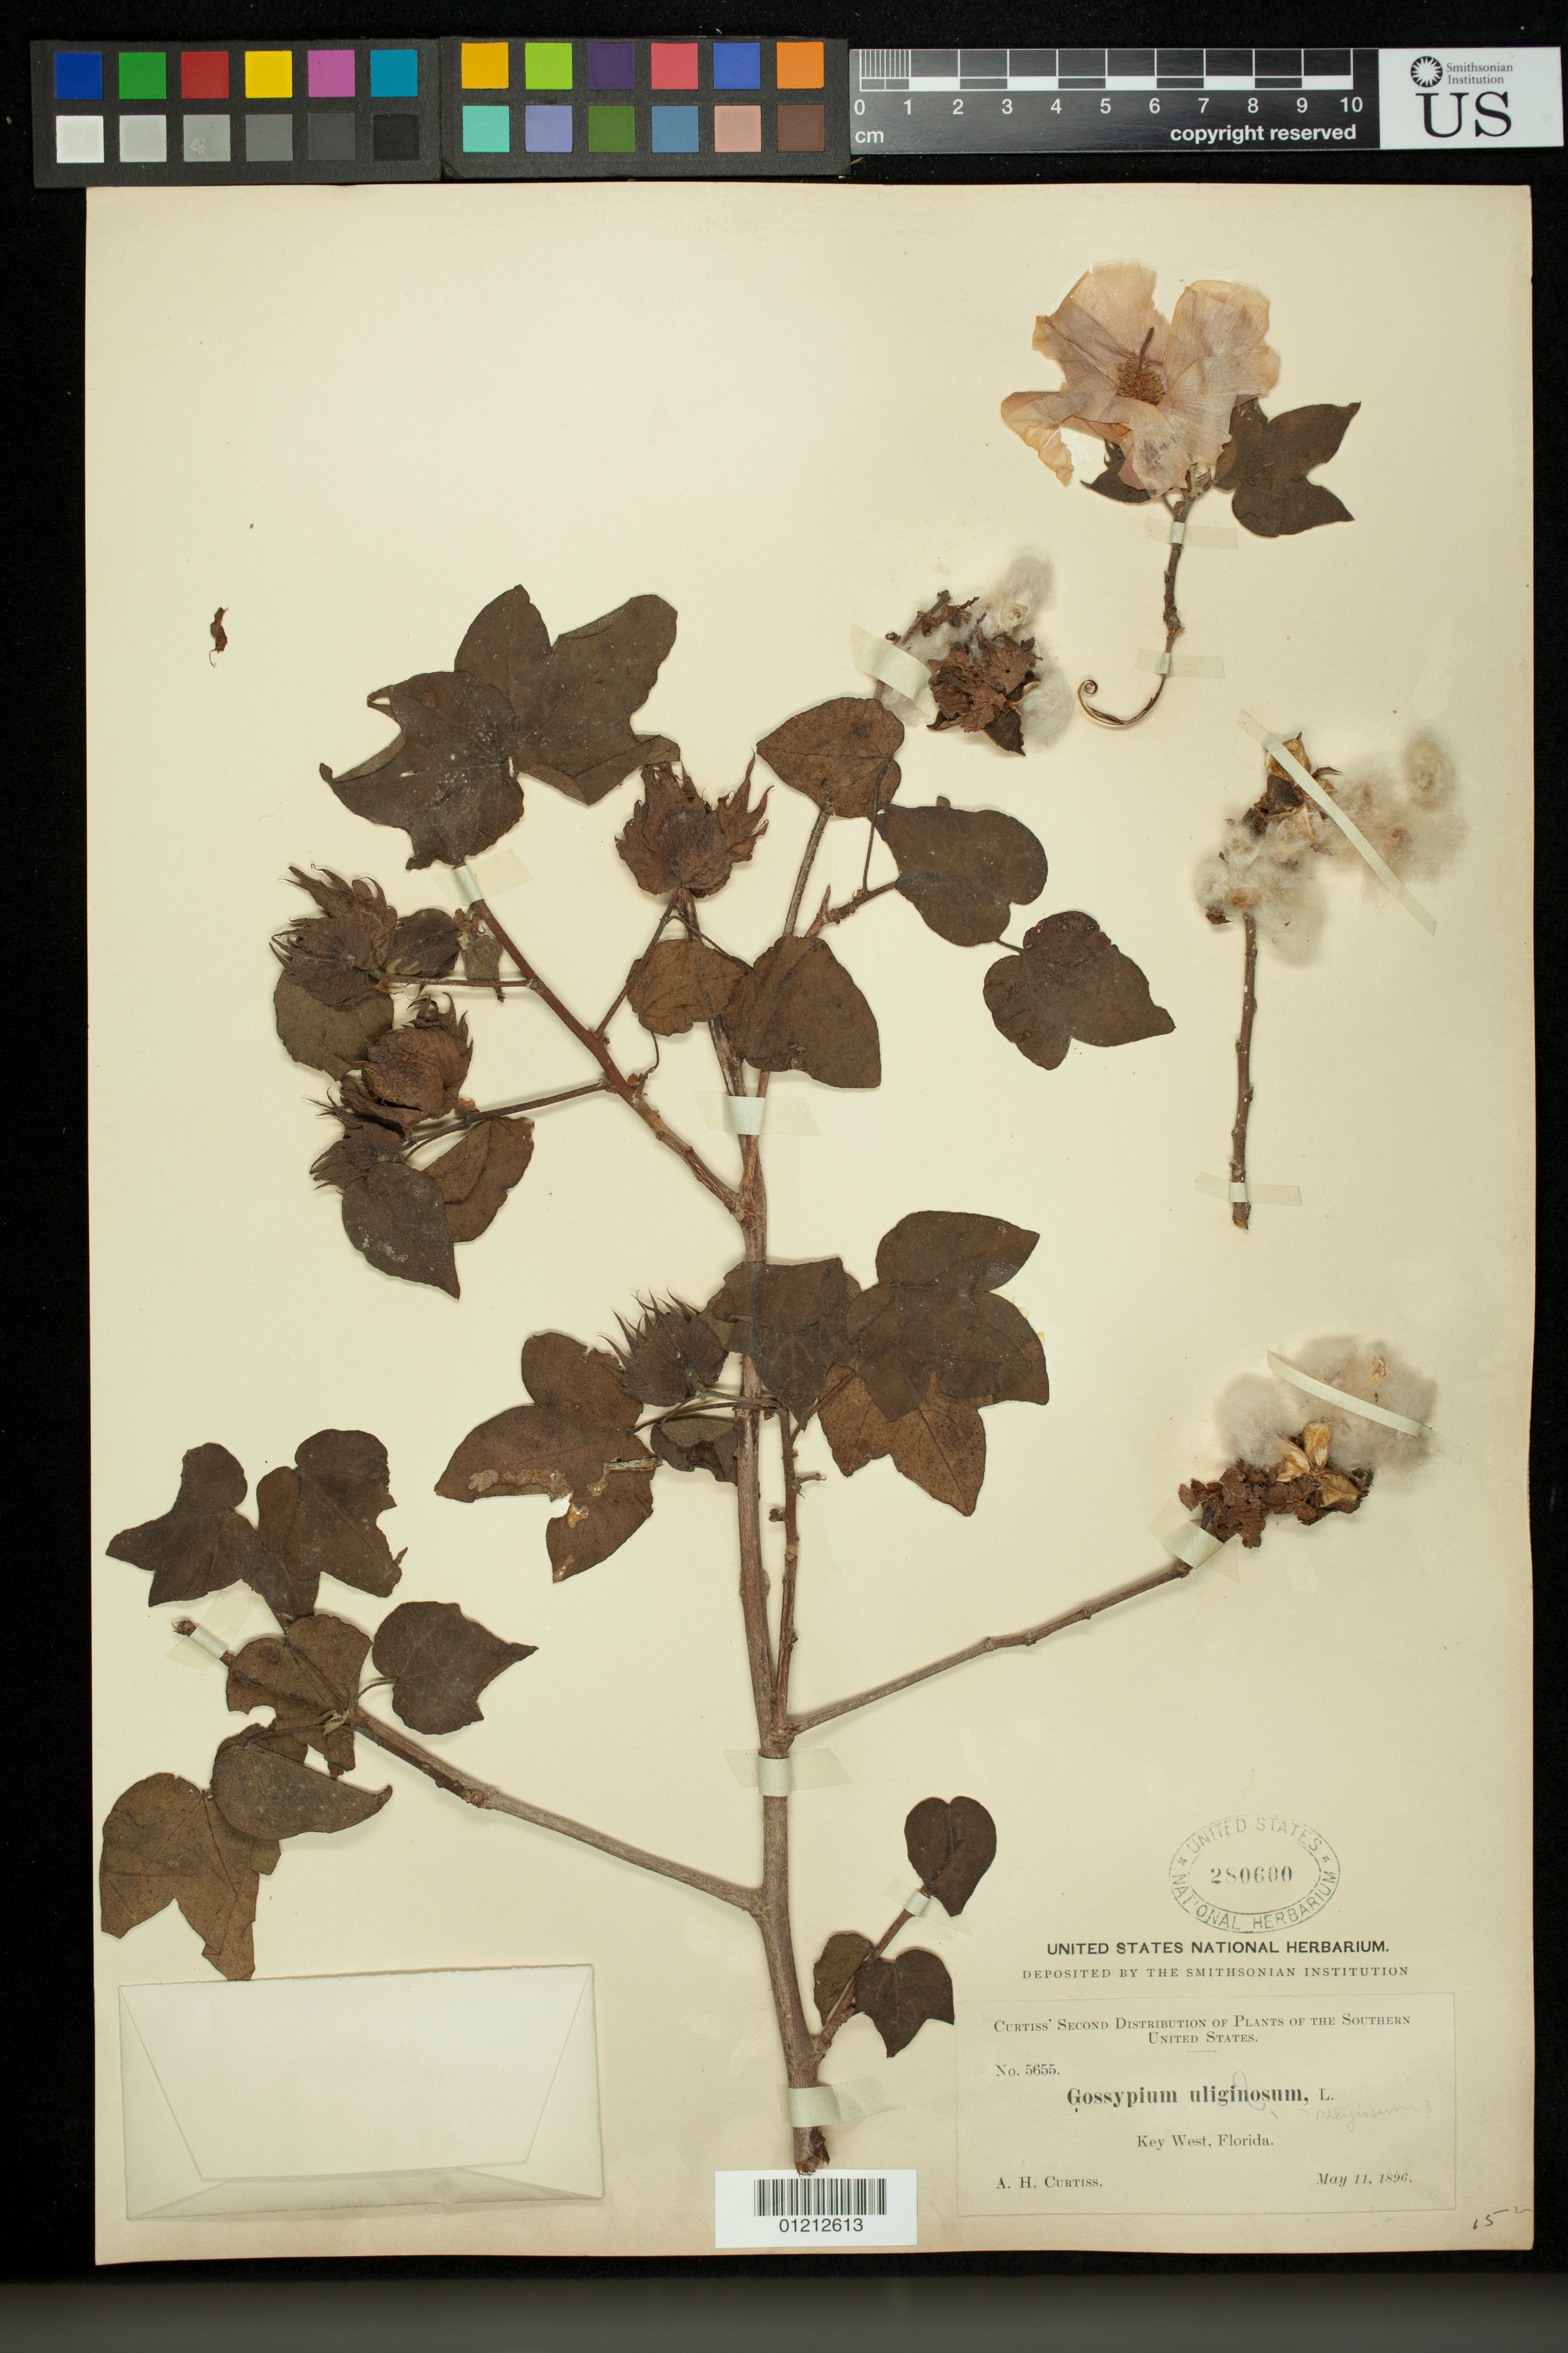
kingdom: Plantae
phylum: Tracheophyta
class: Magnoliopsida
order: Malvales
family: Malvaceae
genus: Gossypium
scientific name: Gossypium punctatum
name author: Schumach. & Thonn.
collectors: A. H. Curtiss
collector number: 5655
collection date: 1896-05-11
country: United States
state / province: Florida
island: Key West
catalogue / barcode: US 280600